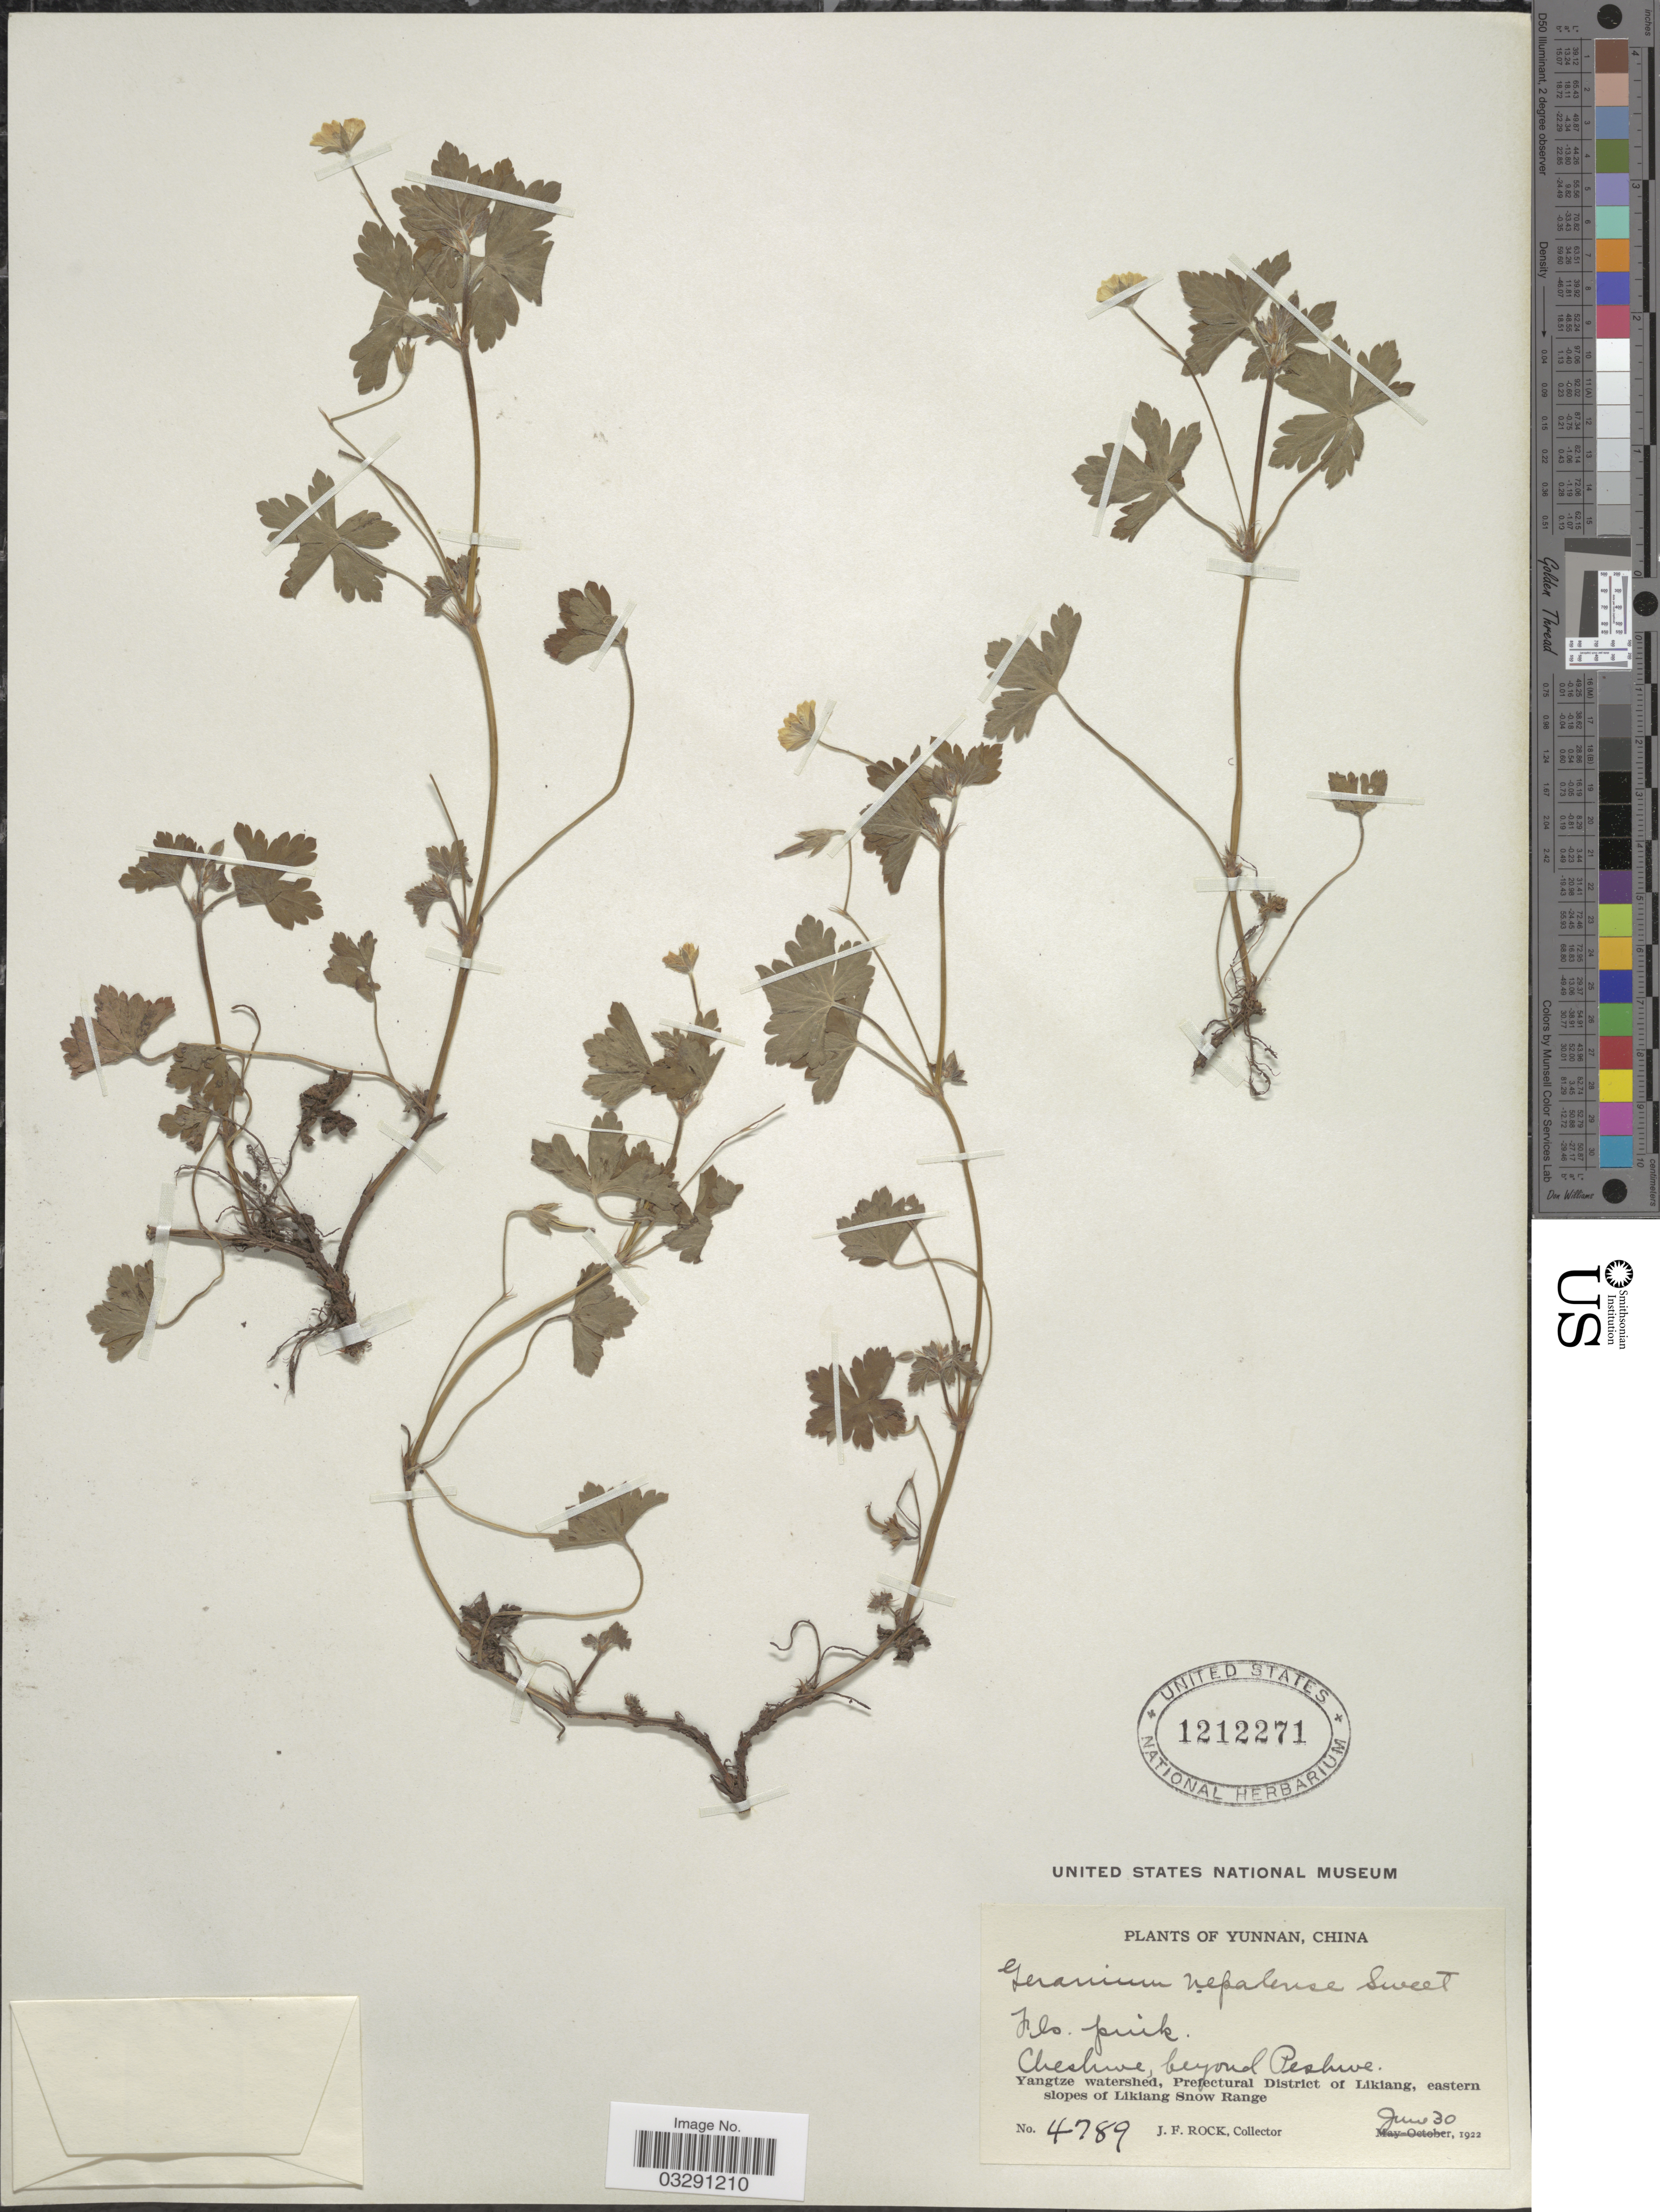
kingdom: Plantae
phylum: Tracheophyta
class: Magnoliopsida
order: Geraniales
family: Geraniaceae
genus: Geranium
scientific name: Geranium nepalense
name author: Sweet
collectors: J. Rock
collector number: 4789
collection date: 1922-06-30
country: China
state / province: Yunnan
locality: Cheshwe, beyond Peshwe. Yangtze watershed, Prefectural District of Likiang, eastern slopes of Likiang Snow Range.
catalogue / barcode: US 1212271